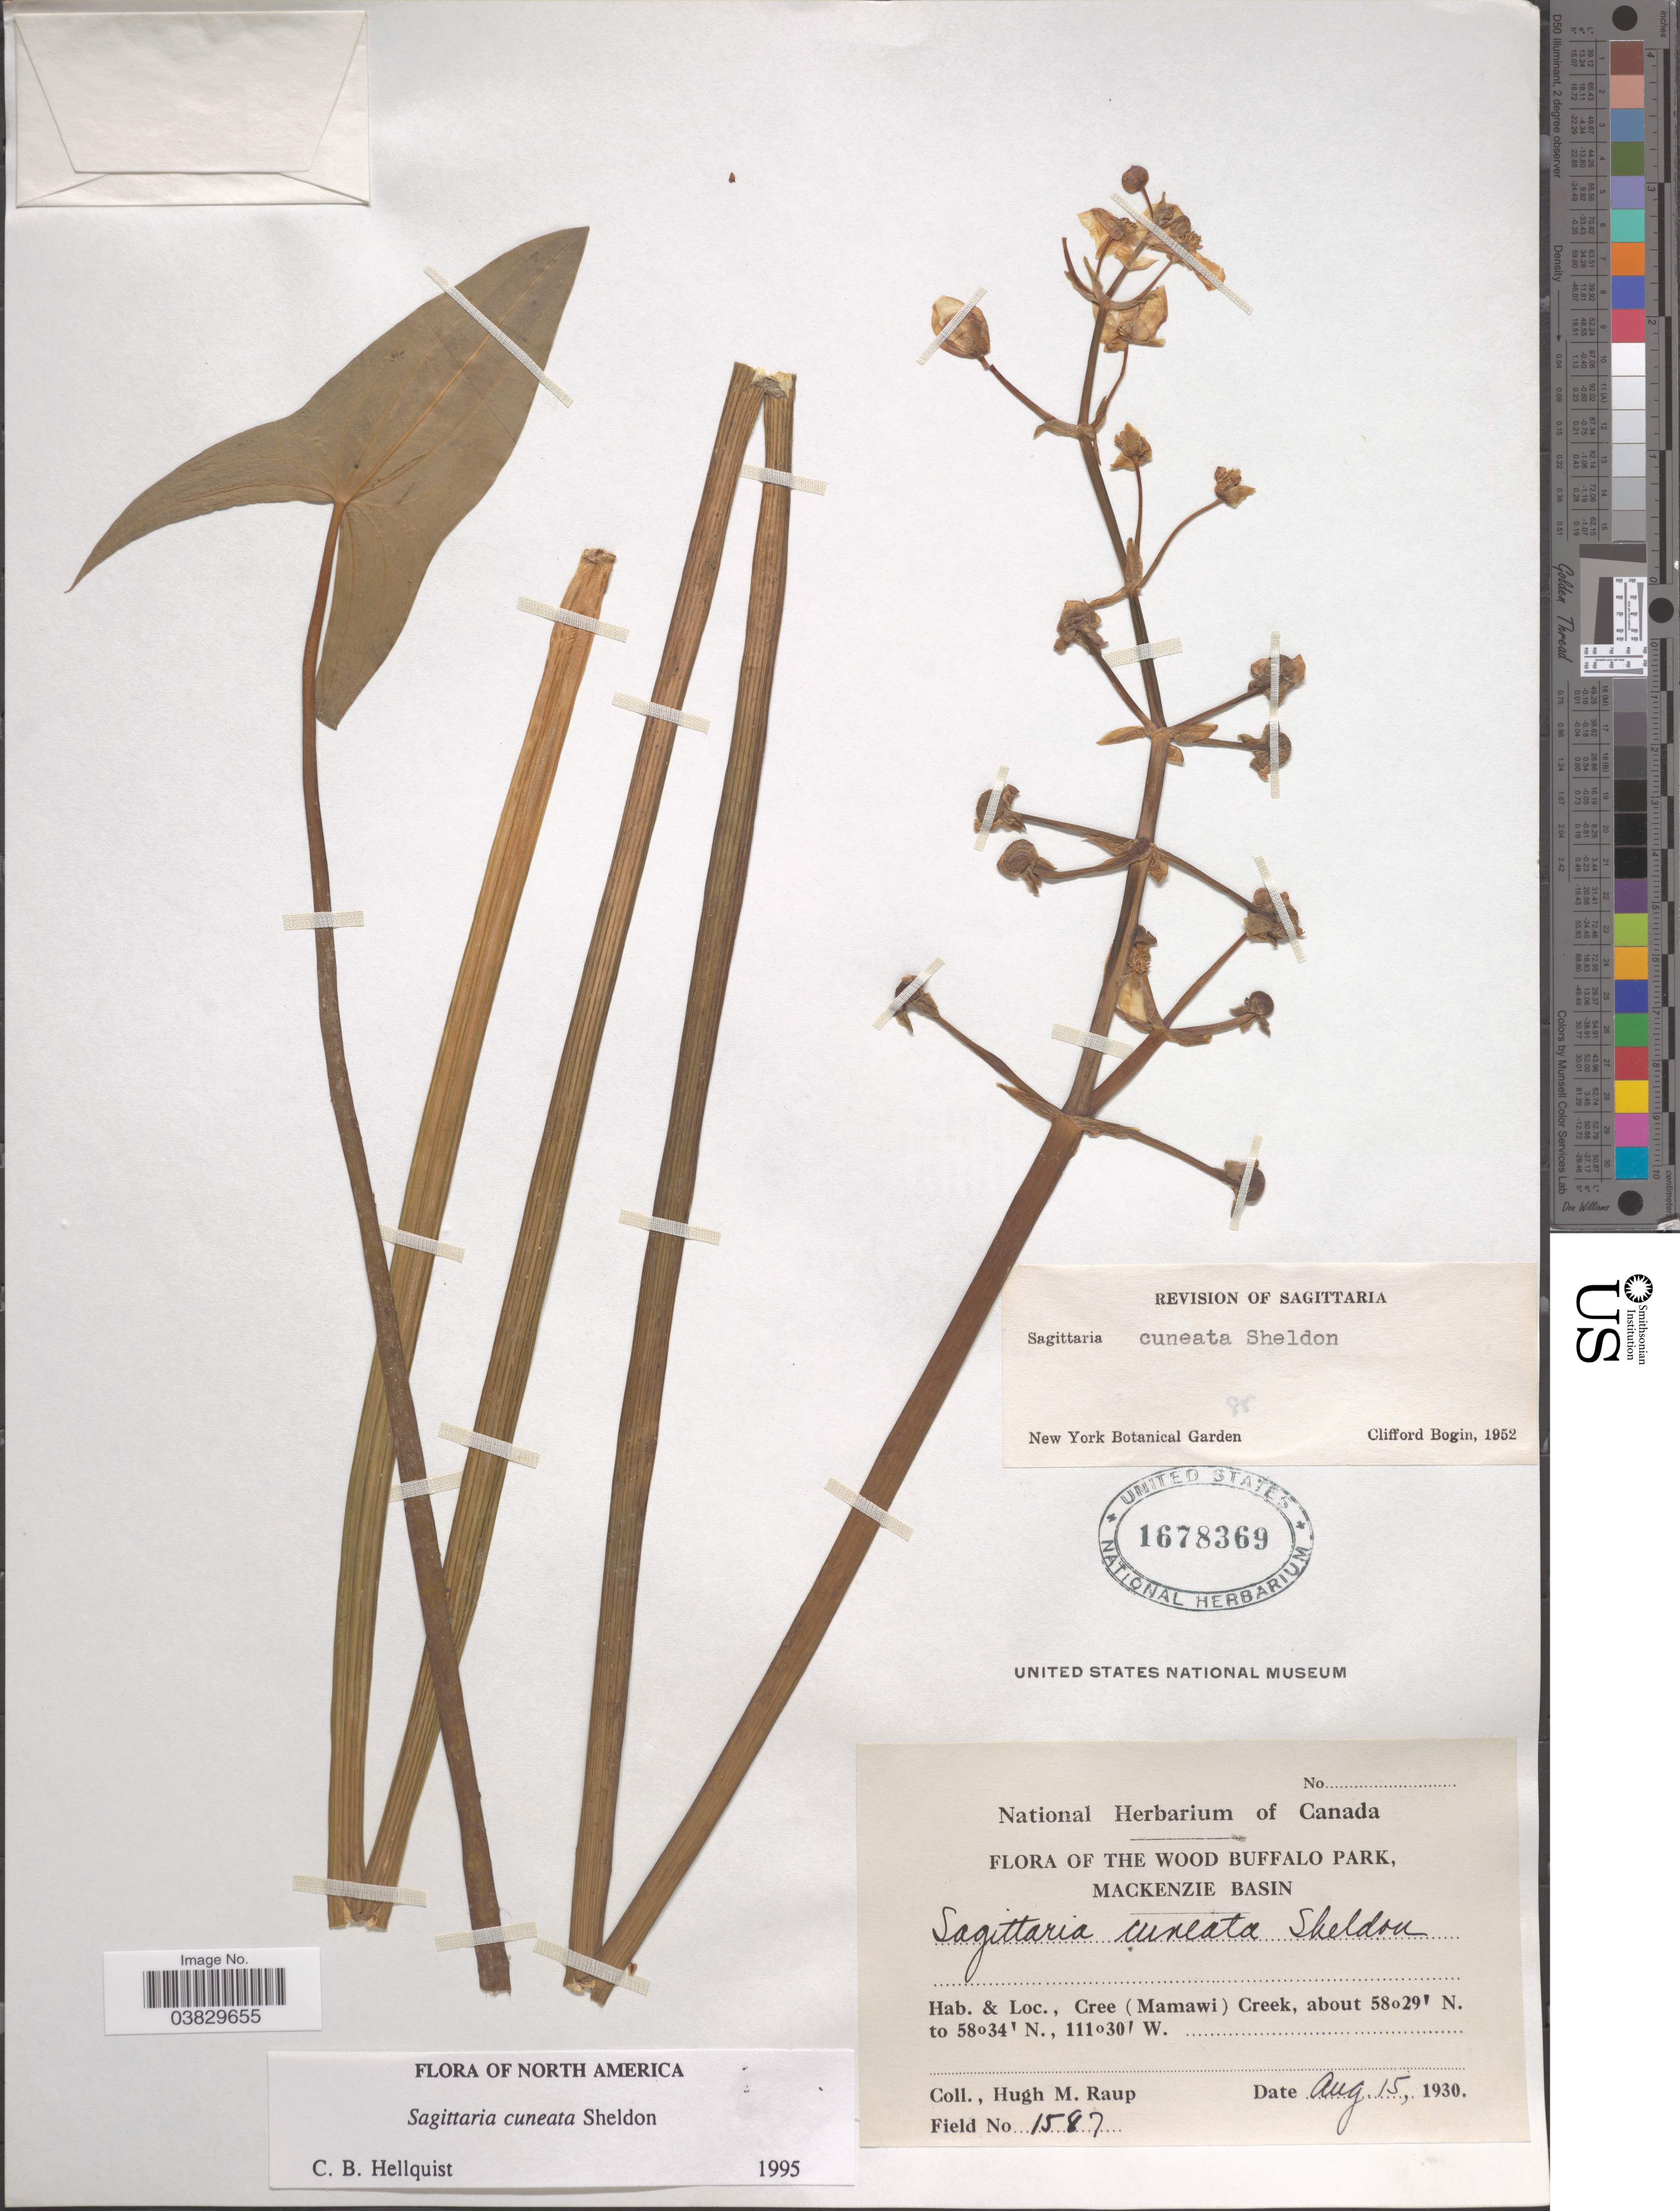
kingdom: Plantae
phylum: Tracheophyta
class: Liliopsida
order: Alismatales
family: Alismataceae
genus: Sagittaria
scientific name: Sagittaria cuneata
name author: E. Sheld.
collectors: H. Raup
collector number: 1587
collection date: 1930-08-15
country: Canada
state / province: Alberta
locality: The Wood Buffalo Park, Mackenzie Basin. Cree (Mamawi) Creek.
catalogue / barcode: US 1678369